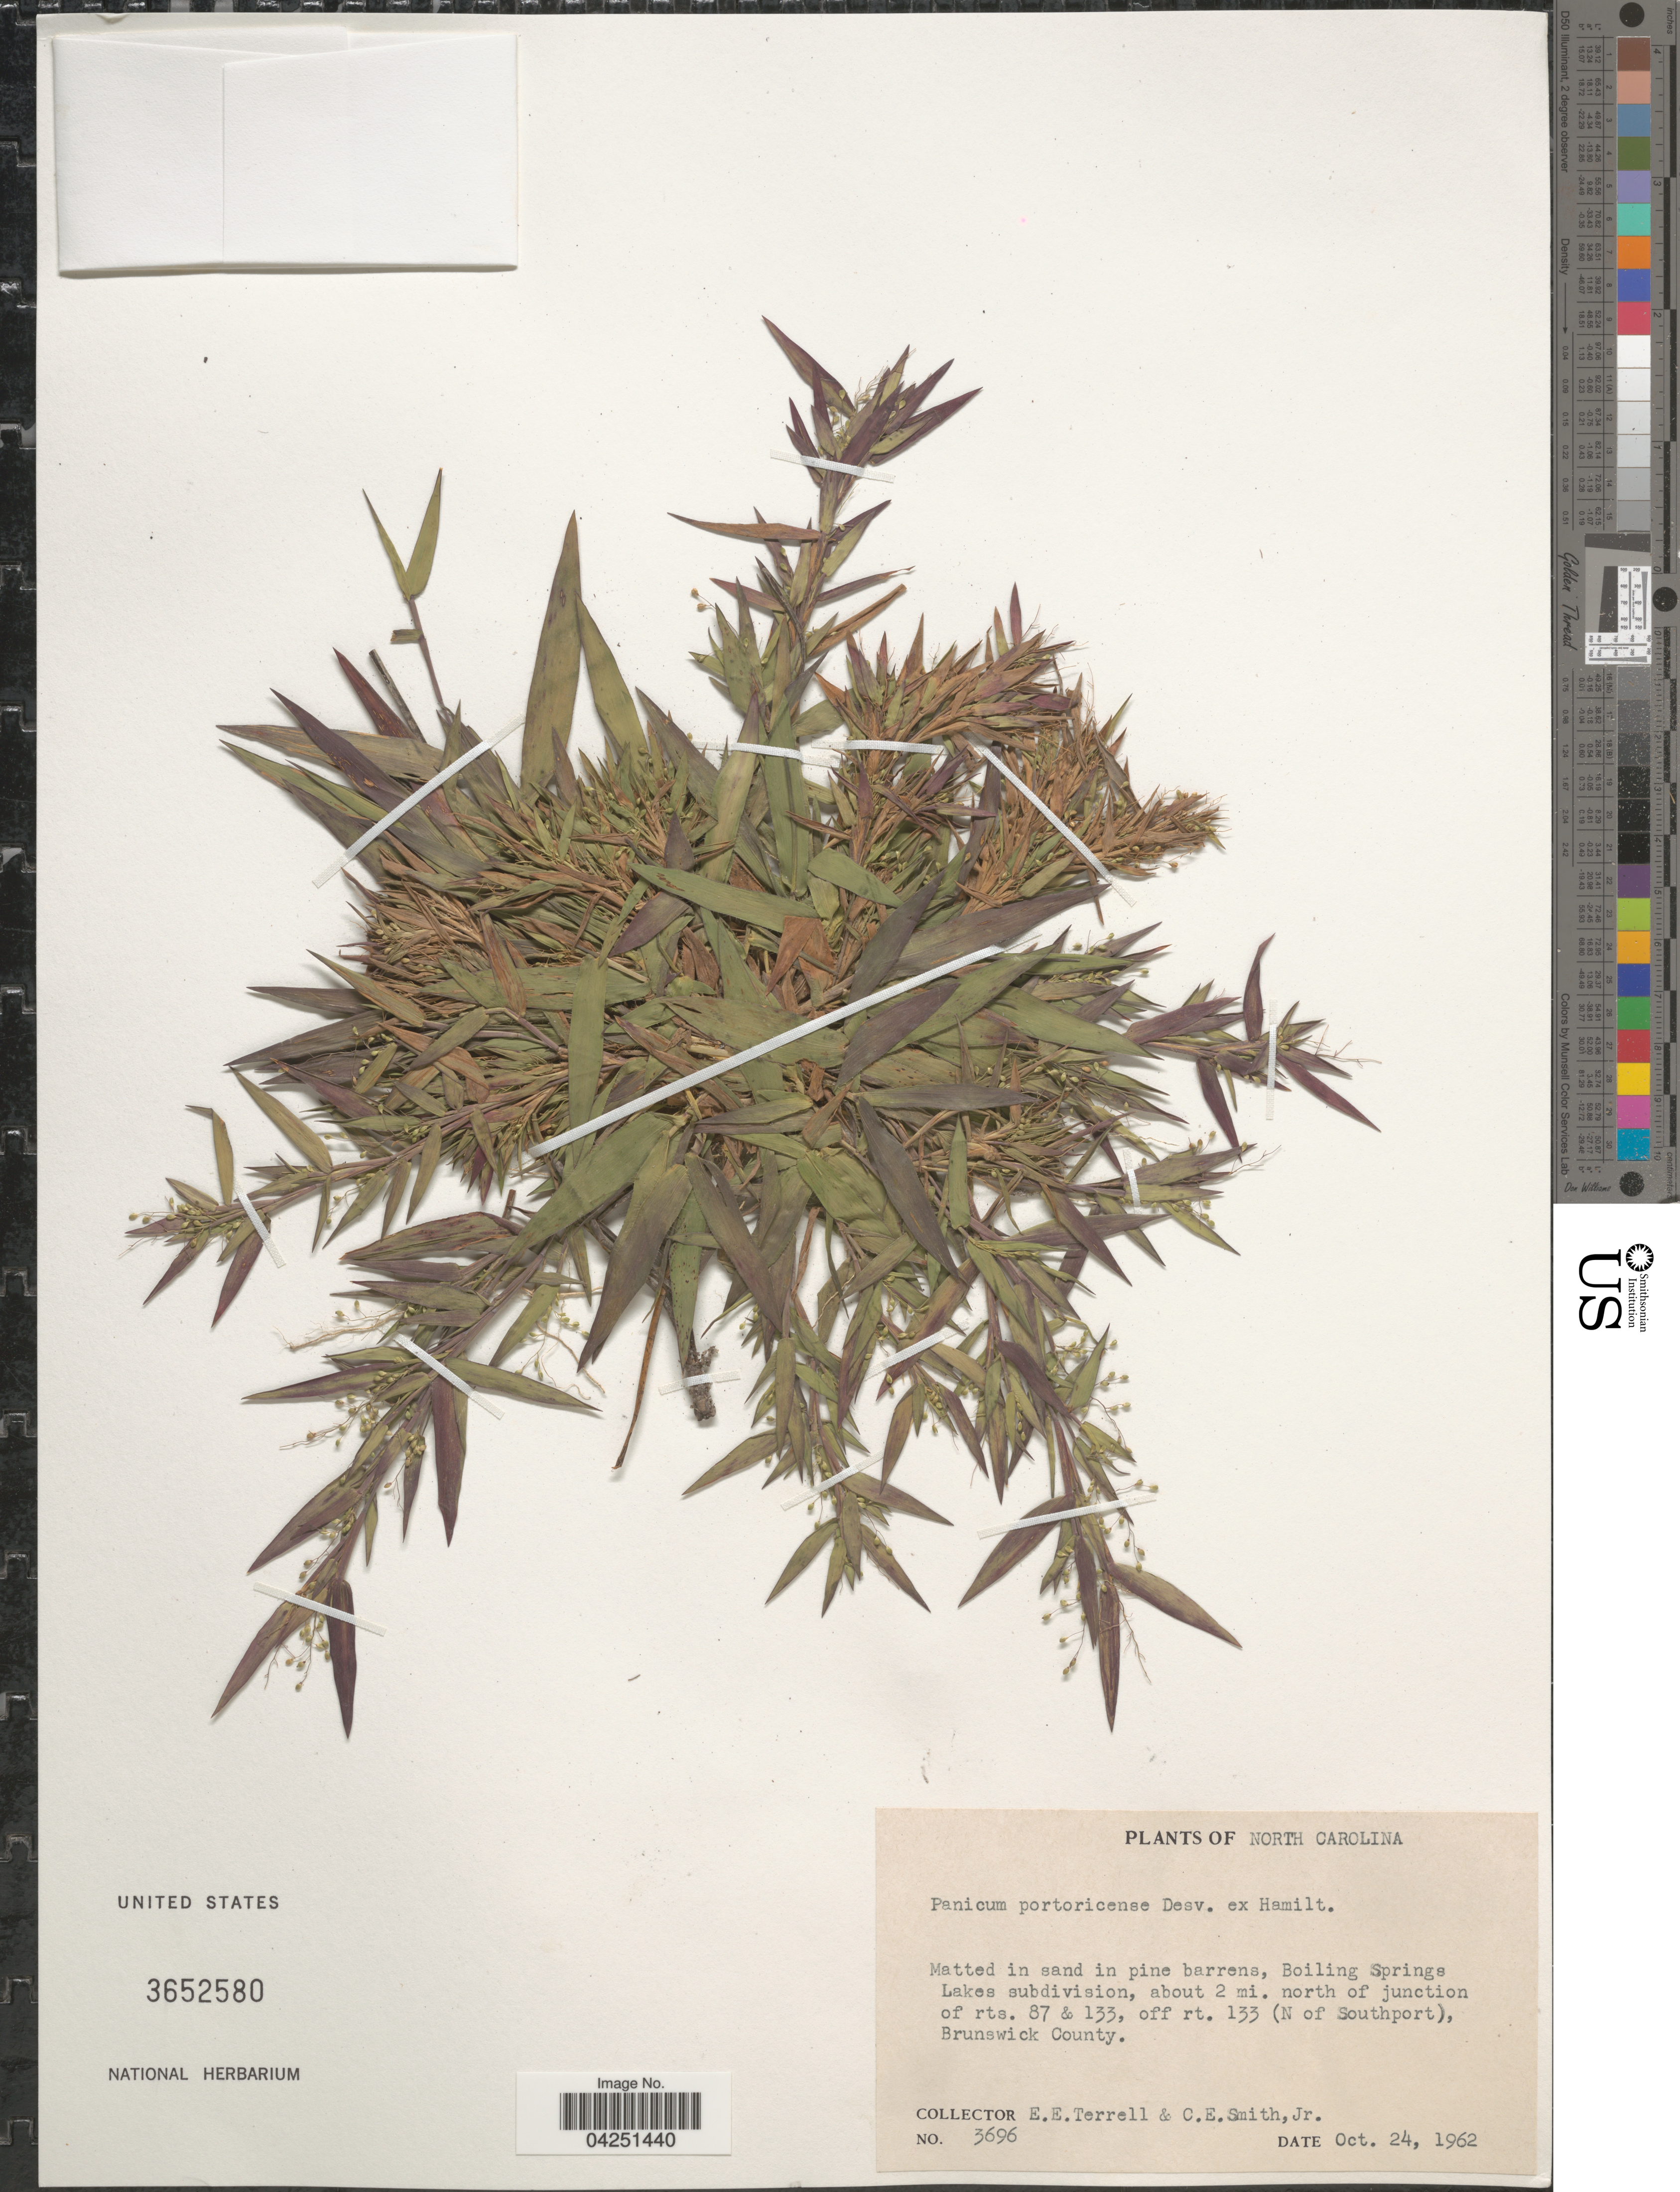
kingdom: Plantae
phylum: Tracheophyta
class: Liliopsida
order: Poales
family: Poaceae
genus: Dichanthelium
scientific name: Dichanthelium acuminatum var. acuminatum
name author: (Sw.) Gould & C.A. Clark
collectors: E. E. Terrell & C. E. Smith Jr.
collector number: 3696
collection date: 1962-10-24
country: United States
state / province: North Carolina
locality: Matted in sand in pine barrens, Boilings Springs Lake subdivision, about 2 mi. north of junction of rts. 87 & 133, off rt. 133 (N of Southport), Brunswick County.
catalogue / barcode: US 3652580